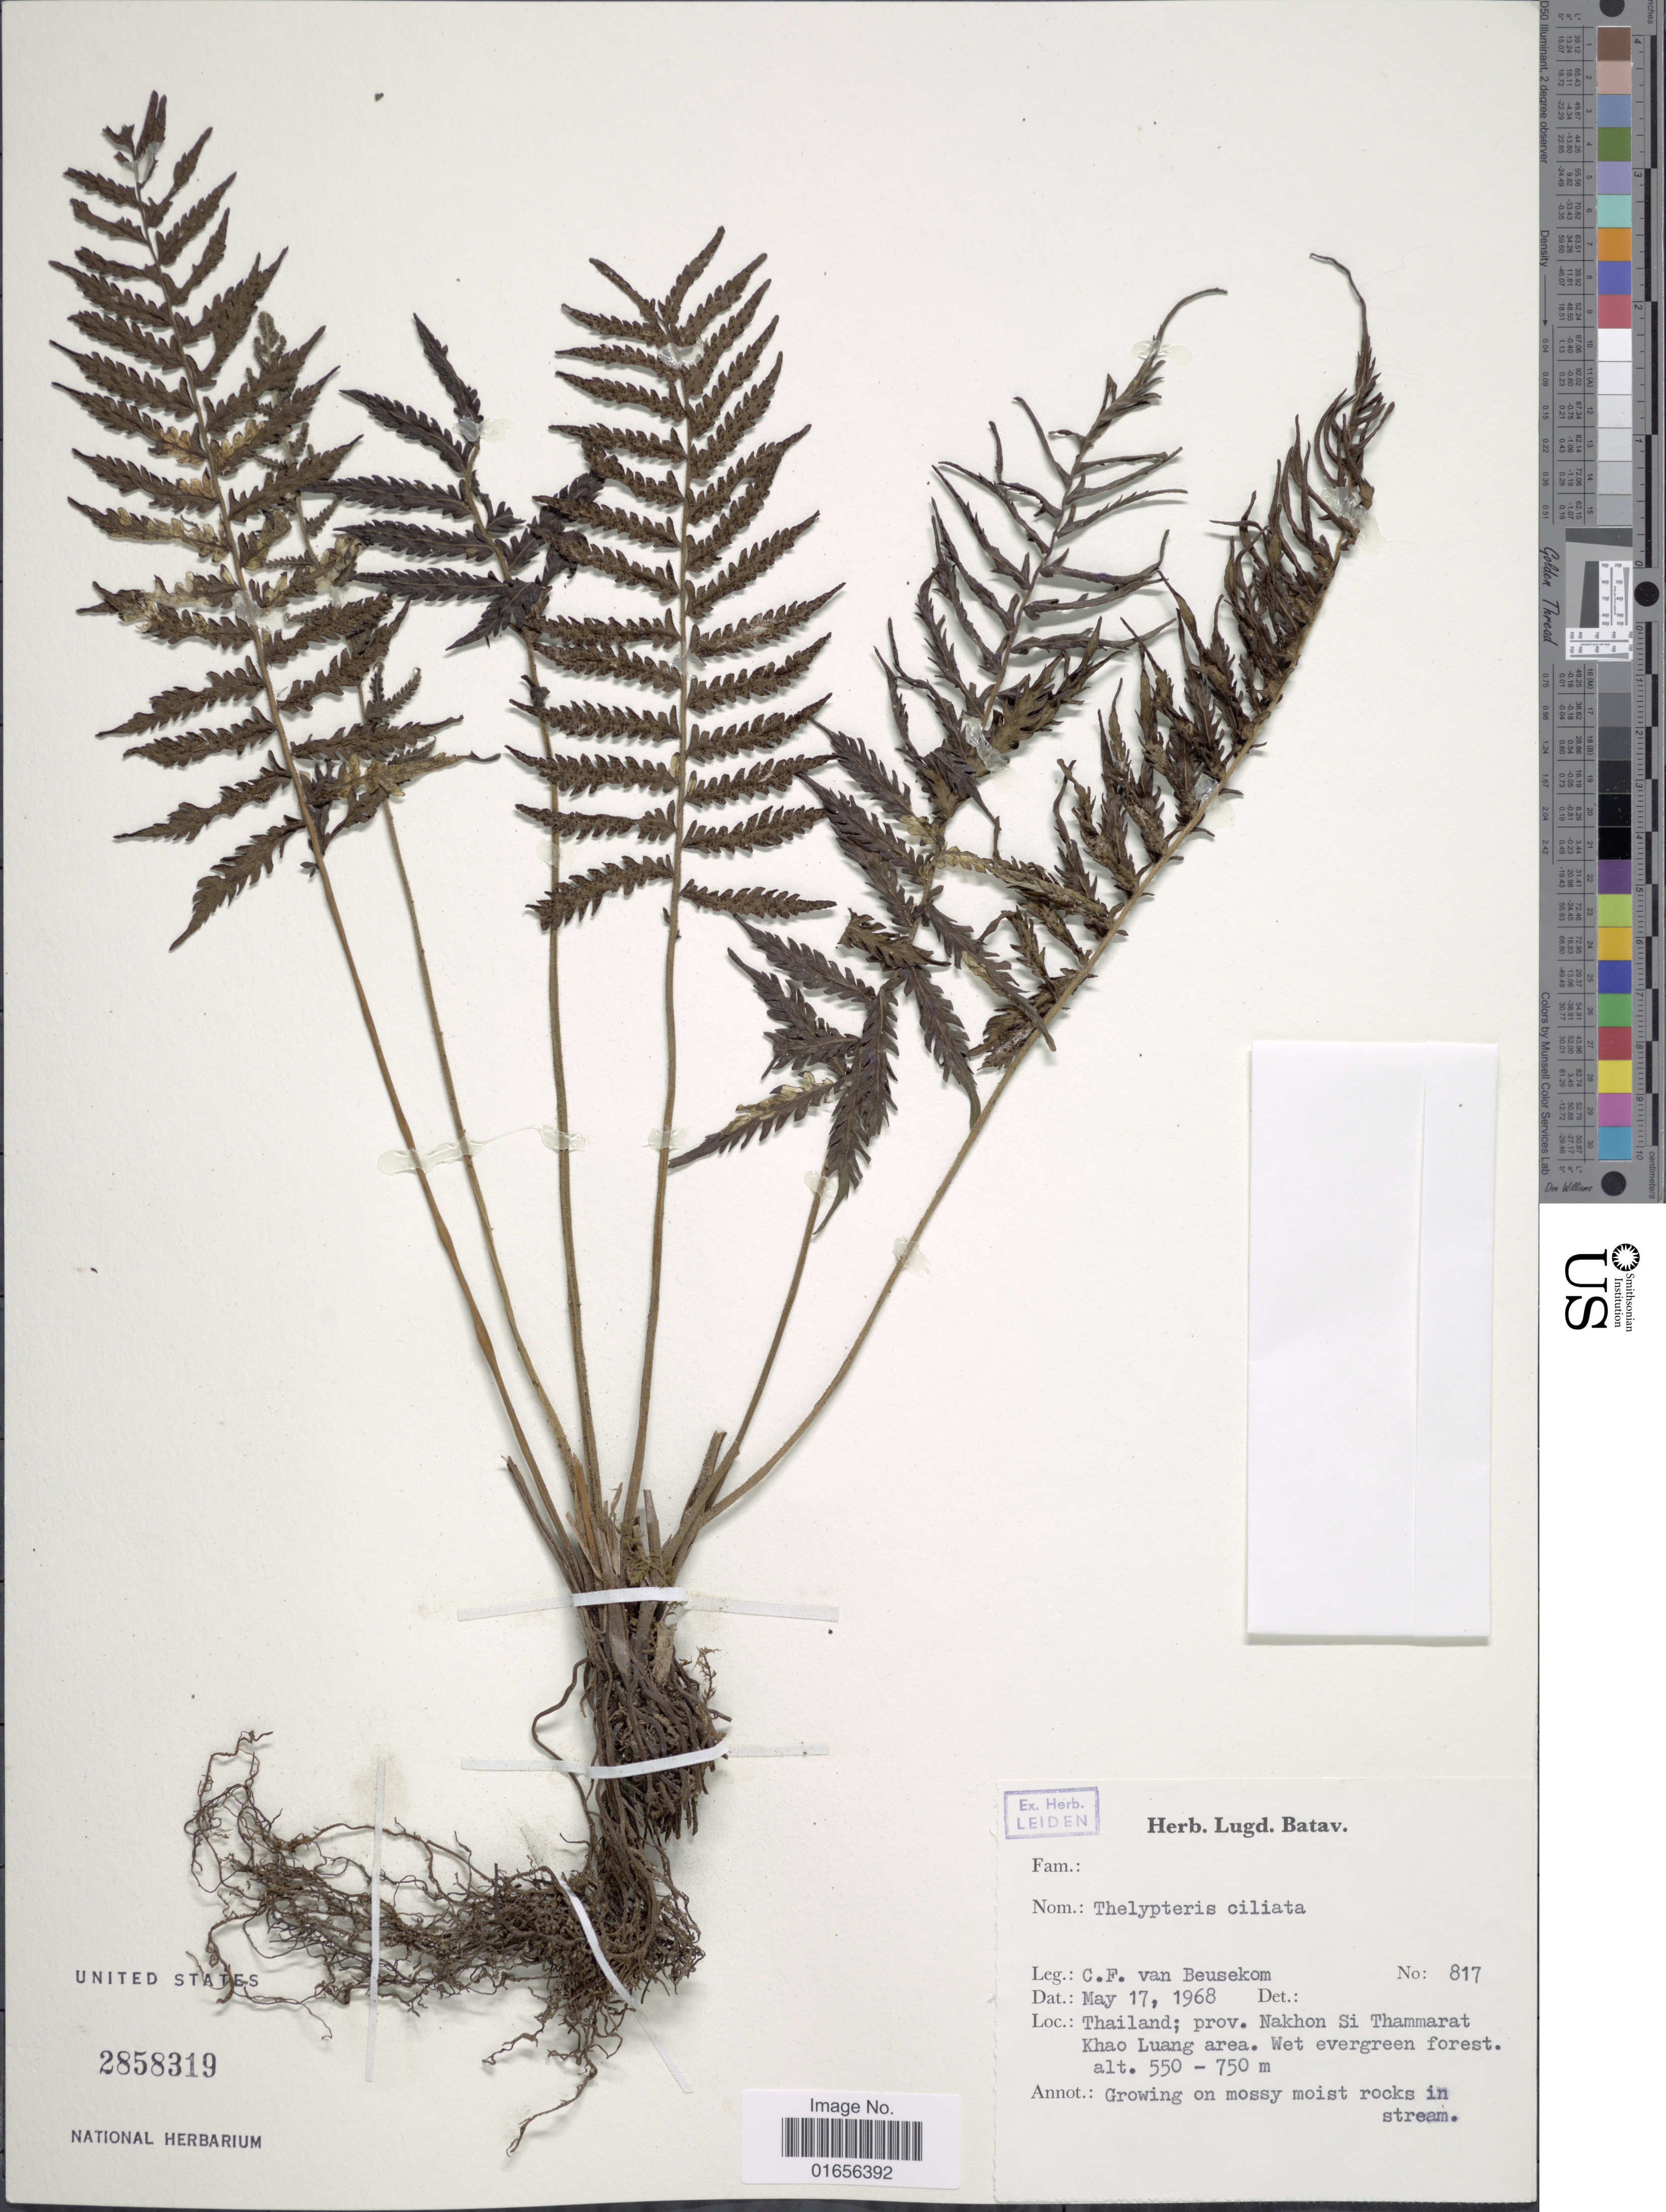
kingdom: Plantae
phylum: Tracheophyta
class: Polypodiopsida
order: Polypodiales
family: Thelypteridaceae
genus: Trigonospora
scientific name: Trigonospora ciliata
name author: (Benth.) Holttum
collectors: C. F. Beusekom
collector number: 817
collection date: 1968-05-17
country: Thailand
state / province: Nakhon Si Thammarat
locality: Thailand, Prov. Nakhon Si Thammarat Khao Luang area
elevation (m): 550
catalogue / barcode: US 2858319